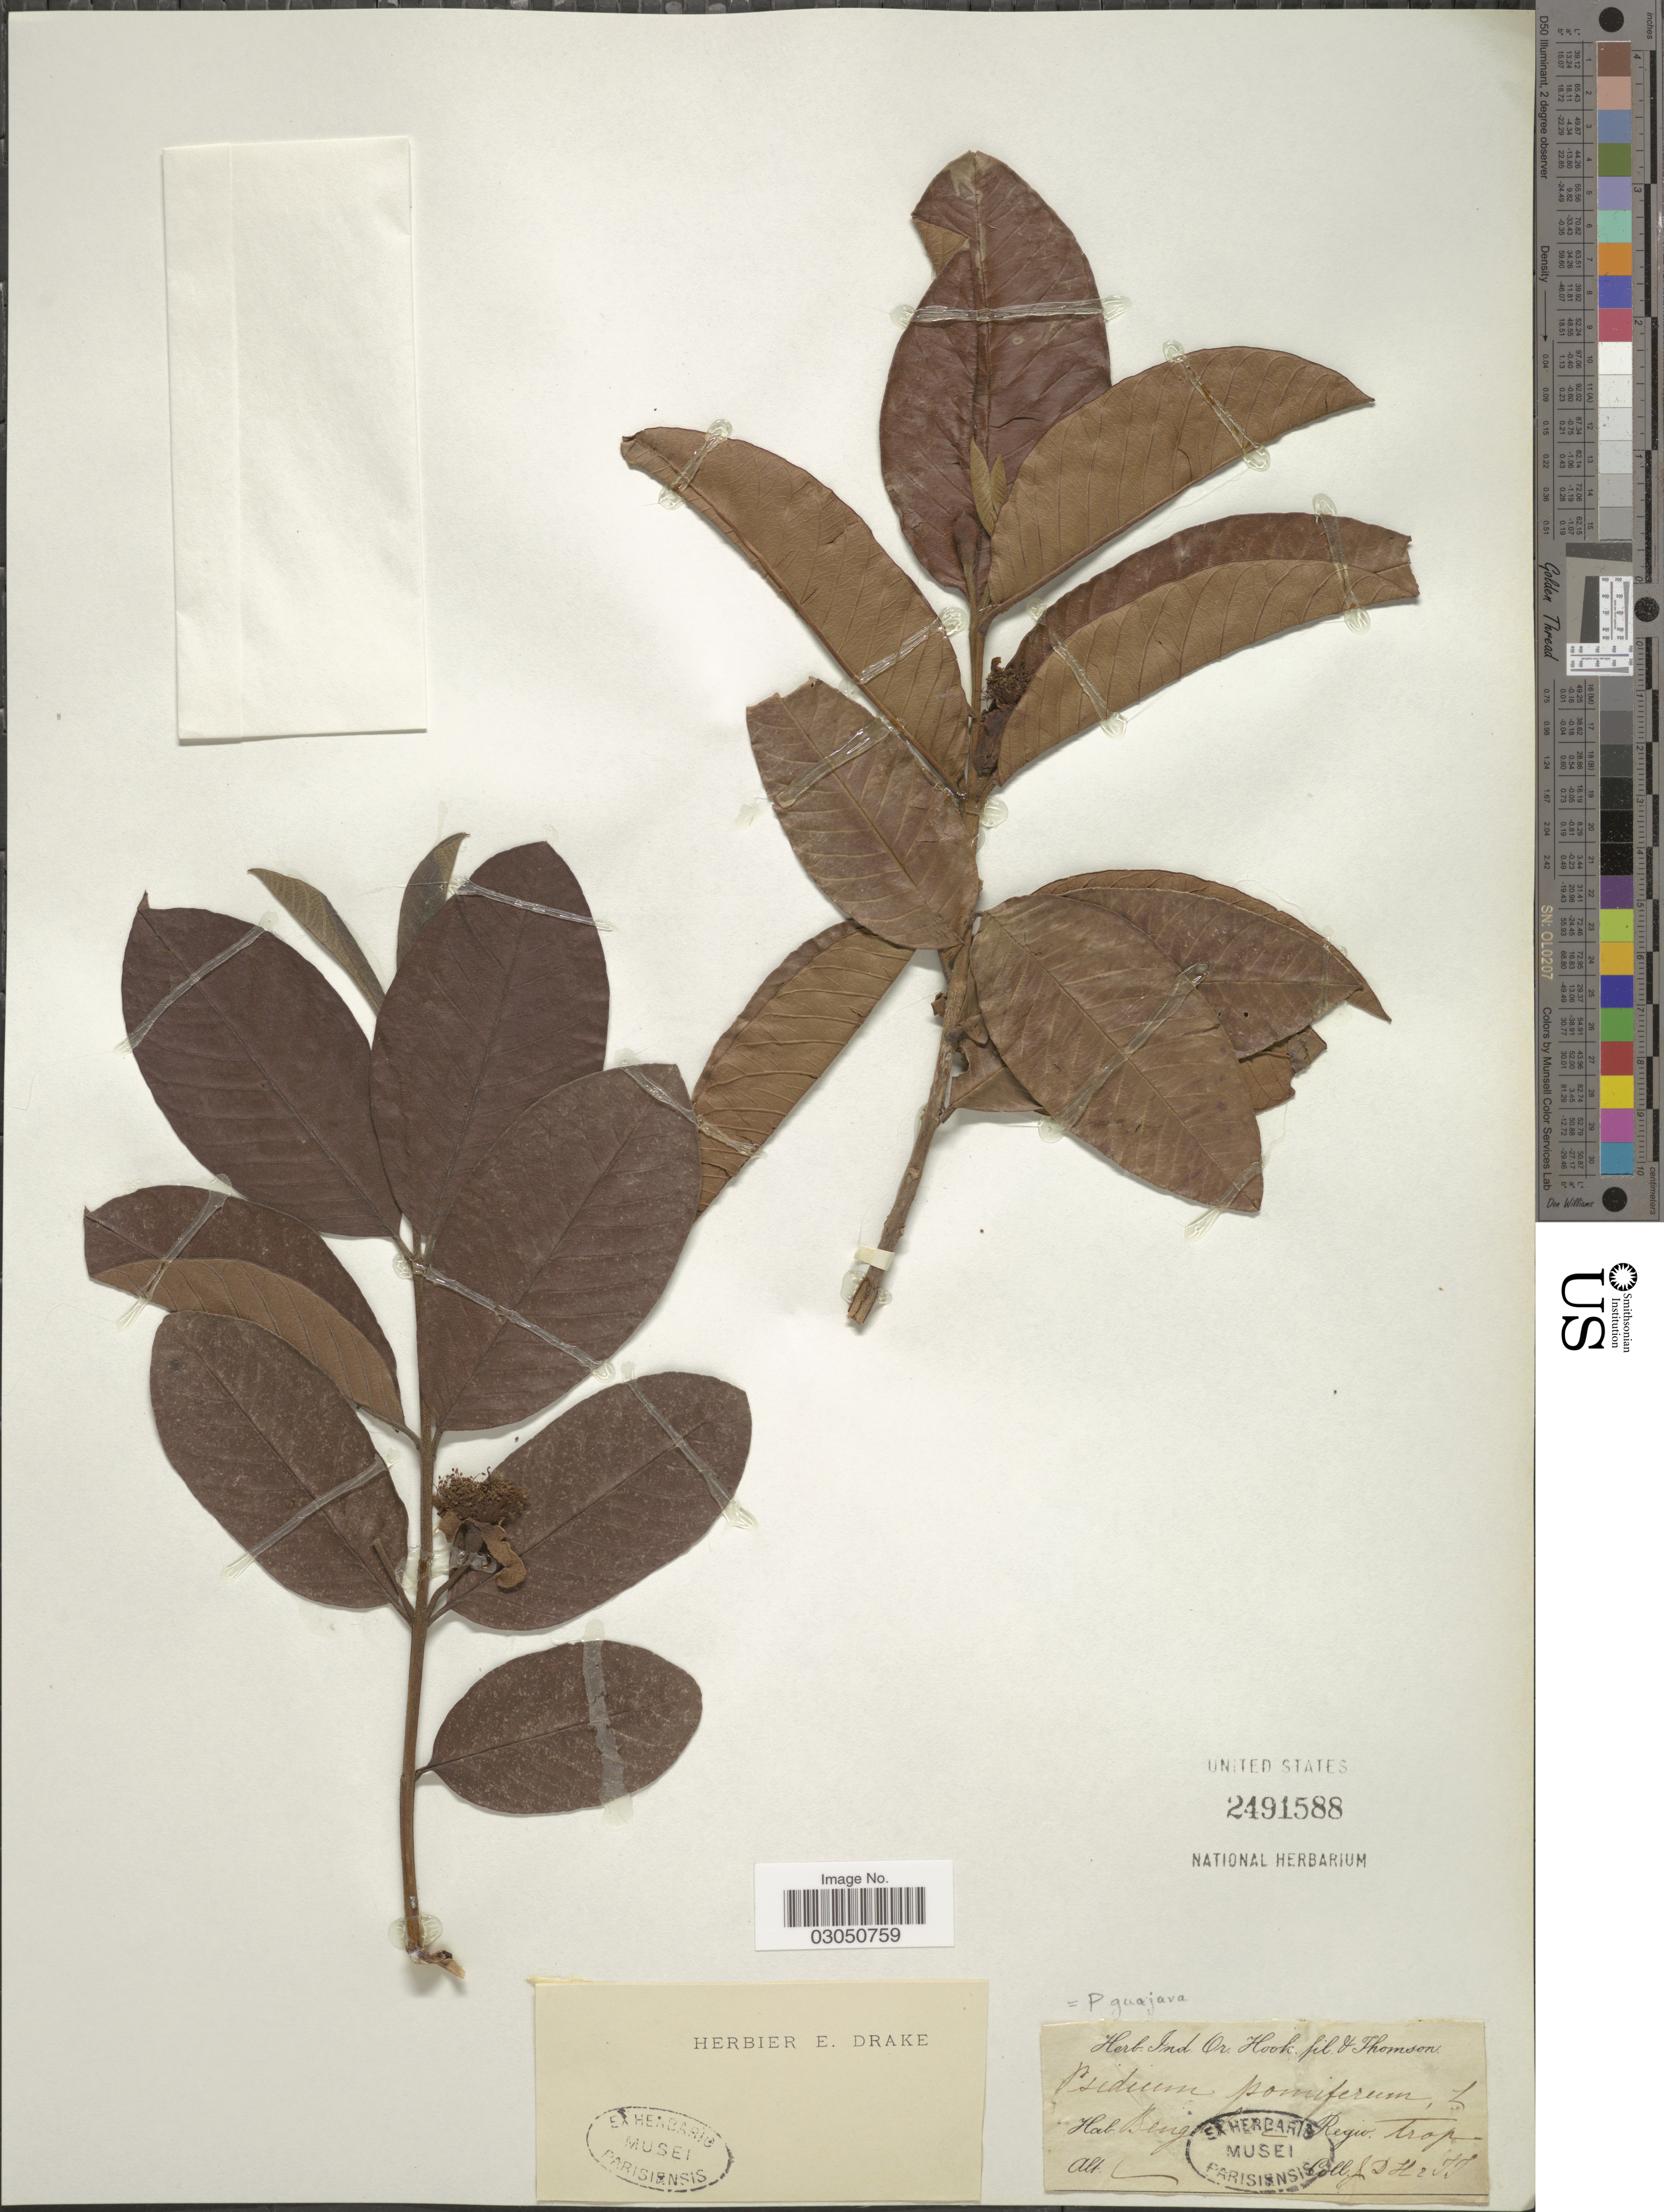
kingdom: Plantae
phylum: Tracheophyta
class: Magnoliopsida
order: Myrtales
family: Myrtaceae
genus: Psidium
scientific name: Psidium guajava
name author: L.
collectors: J. D. Hooker & T. Thomson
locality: Bengal, Regio Trop.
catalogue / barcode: US 2491588